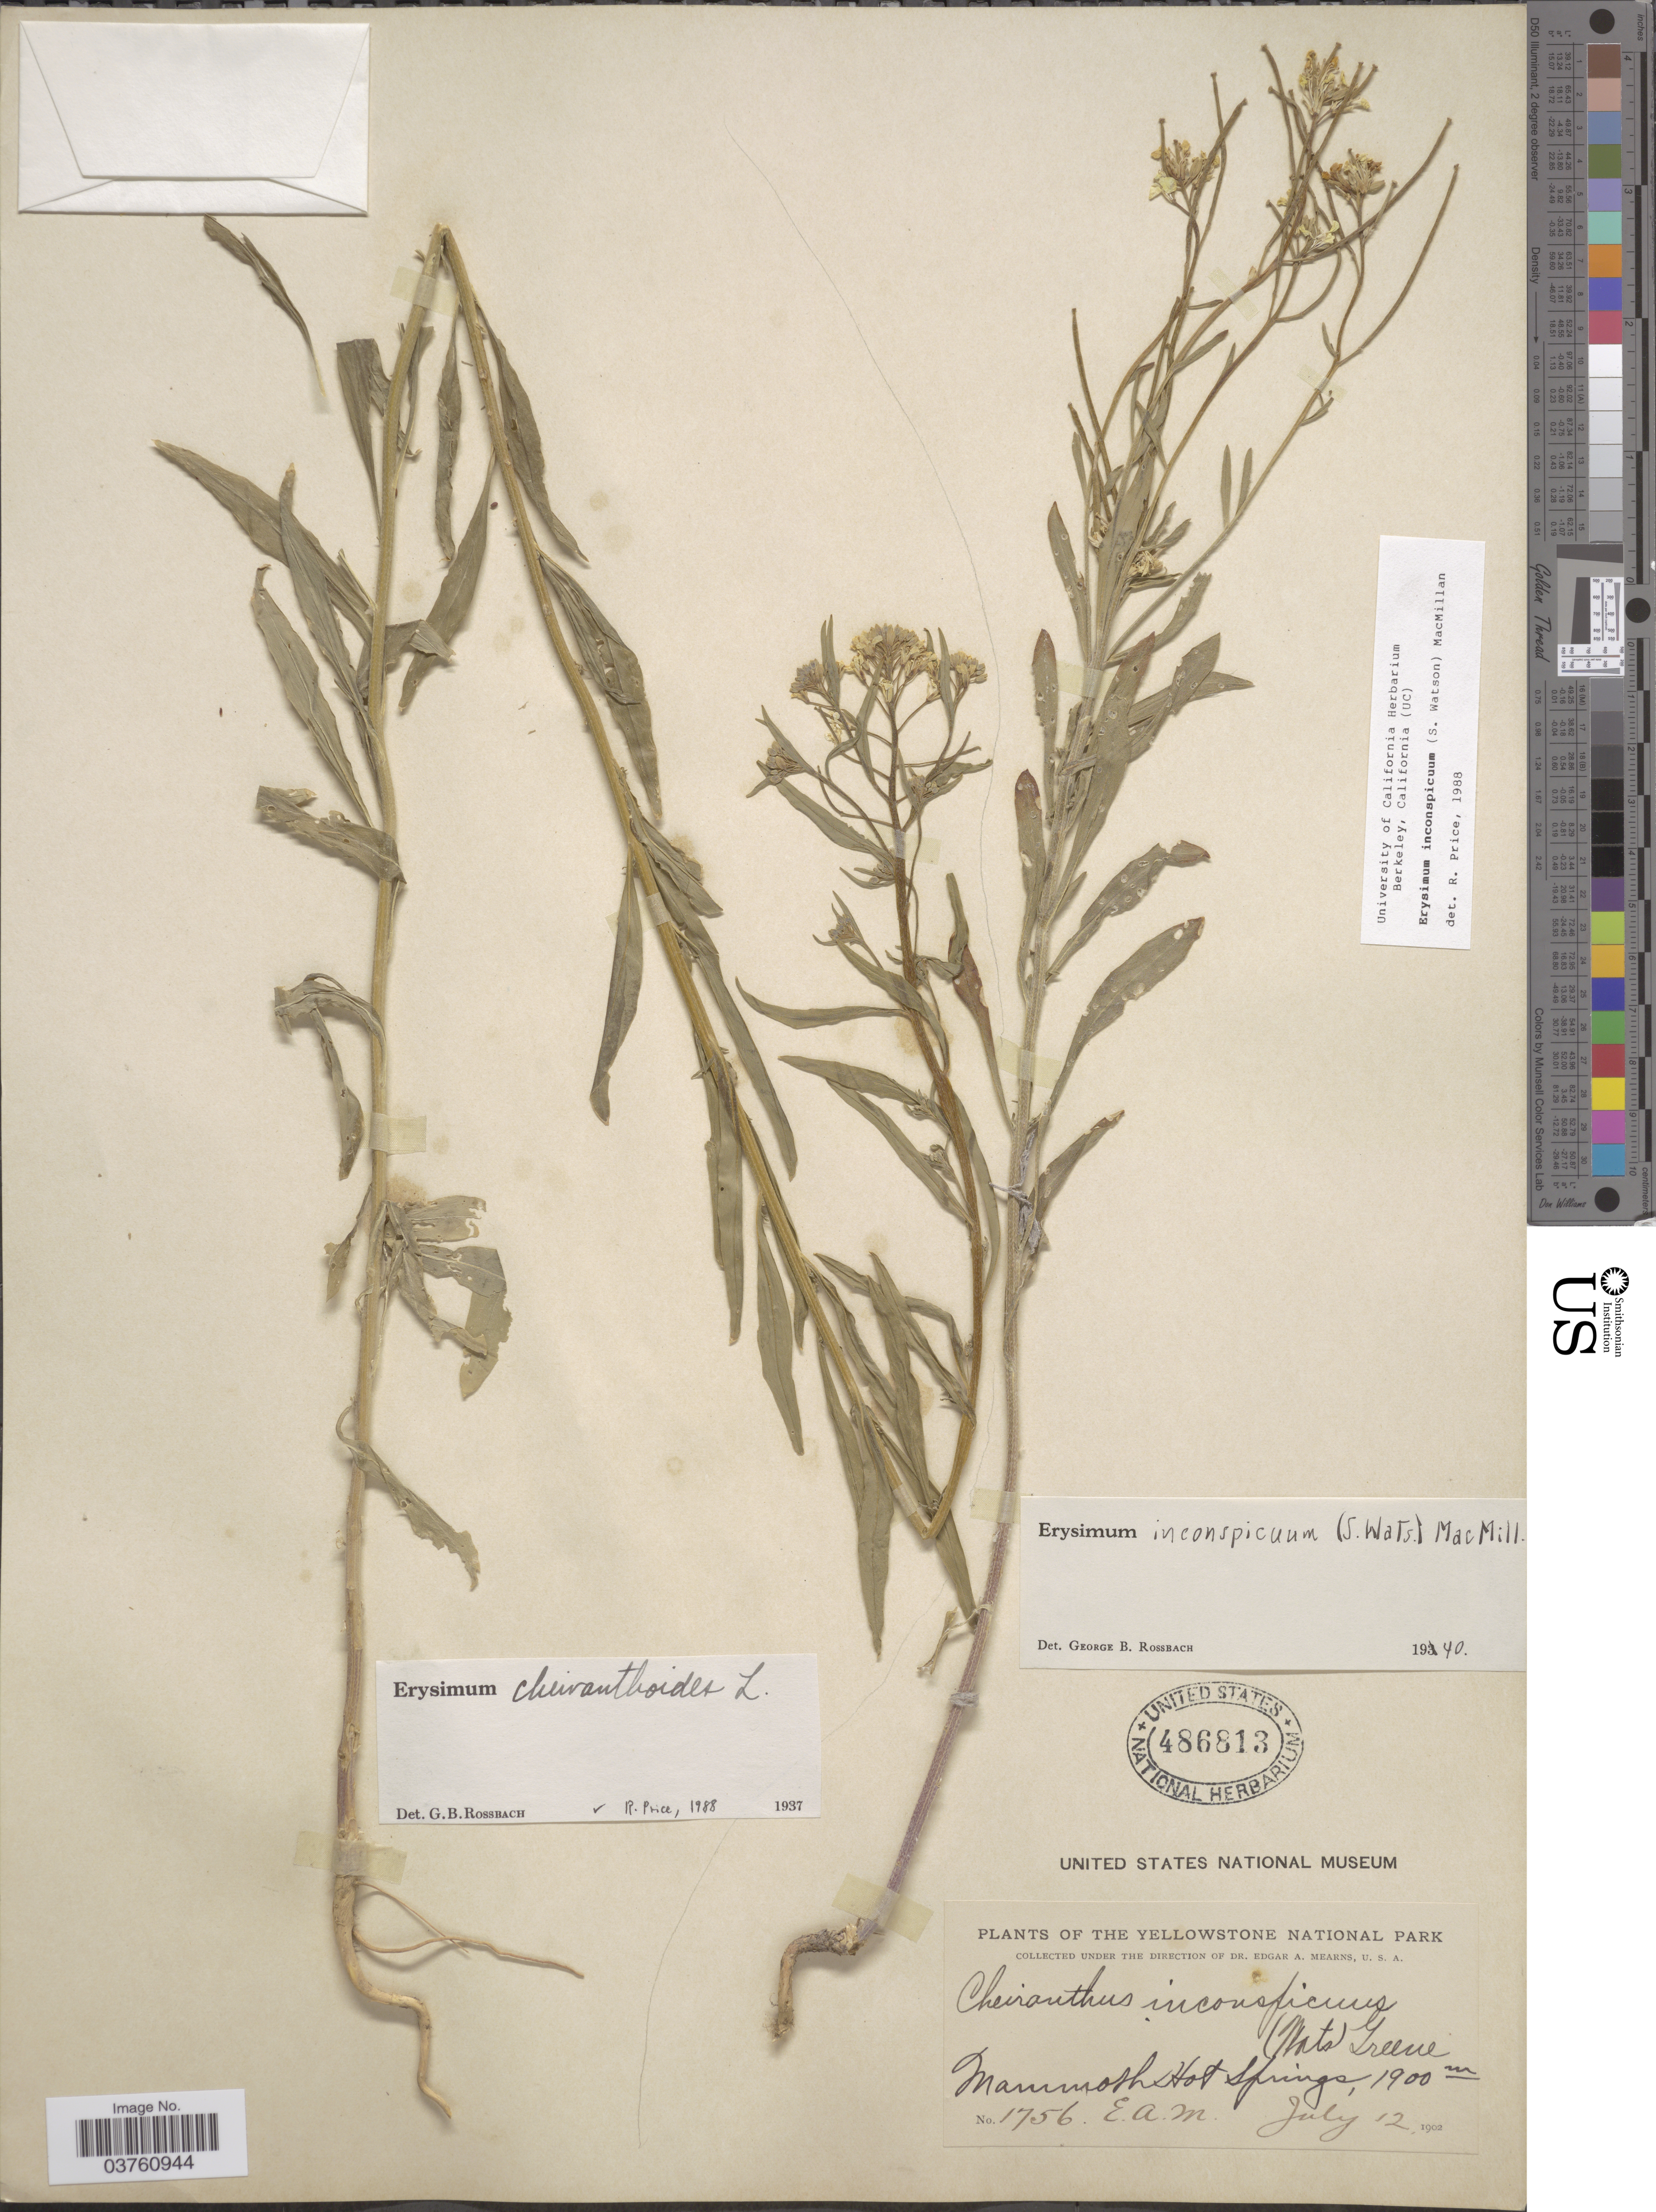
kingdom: Plantae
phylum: Tracheophyta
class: Magnoliopsida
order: Brassicales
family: Brassicaceae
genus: Erysimum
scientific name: Erysimum inconspicuum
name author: (S. Watson) MacMill.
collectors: E. A. Mearns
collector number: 1756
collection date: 1902-07-12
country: United States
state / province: Wyoming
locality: The Yellowstone National Park. Mammoth Hot Springs.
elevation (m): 1900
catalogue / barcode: US 486813